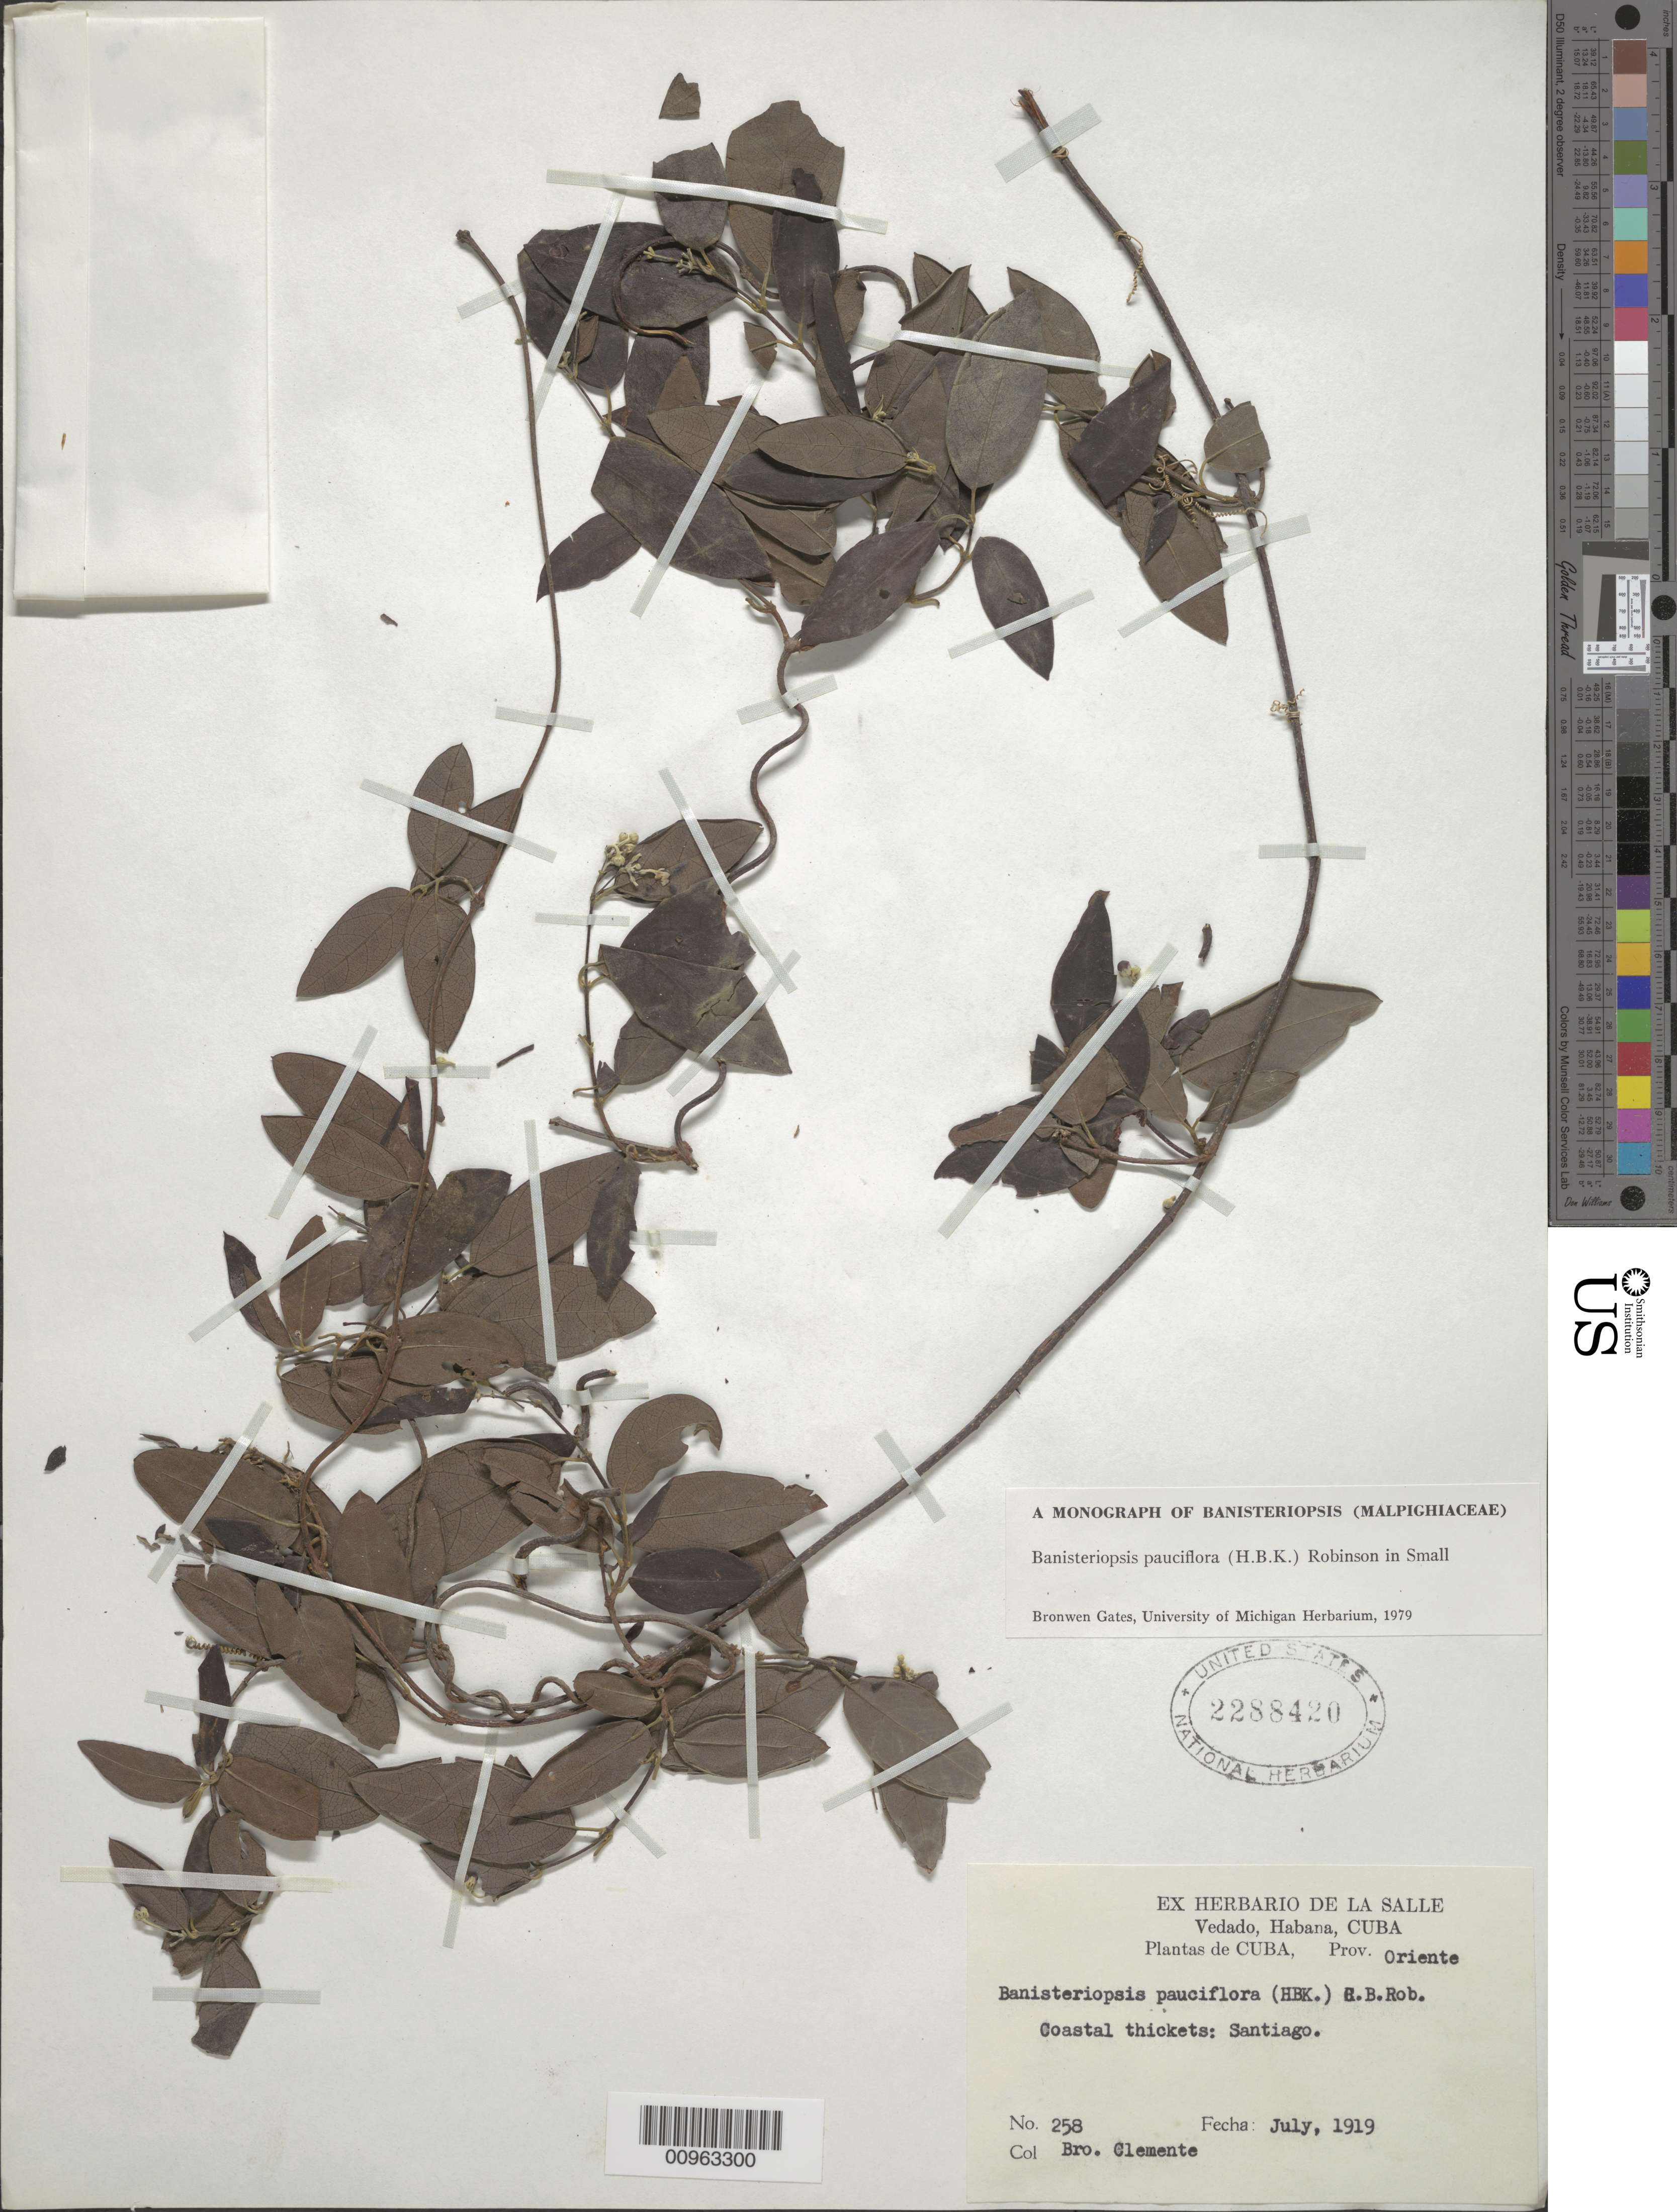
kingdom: Plantae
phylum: Tracheophyta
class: Magnoliopsida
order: Malpighiales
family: Malpighiaceae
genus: Banisteriopsis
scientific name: Banisteriopsis pauciflora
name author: (Kunth) C.B. Rob.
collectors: Bro. Clemente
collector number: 258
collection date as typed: Jul 1919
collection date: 1919-07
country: Cuba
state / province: Santiago de Cuba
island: Cuba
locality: Santiago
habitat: Coastal thickets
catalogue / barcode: US 2288420